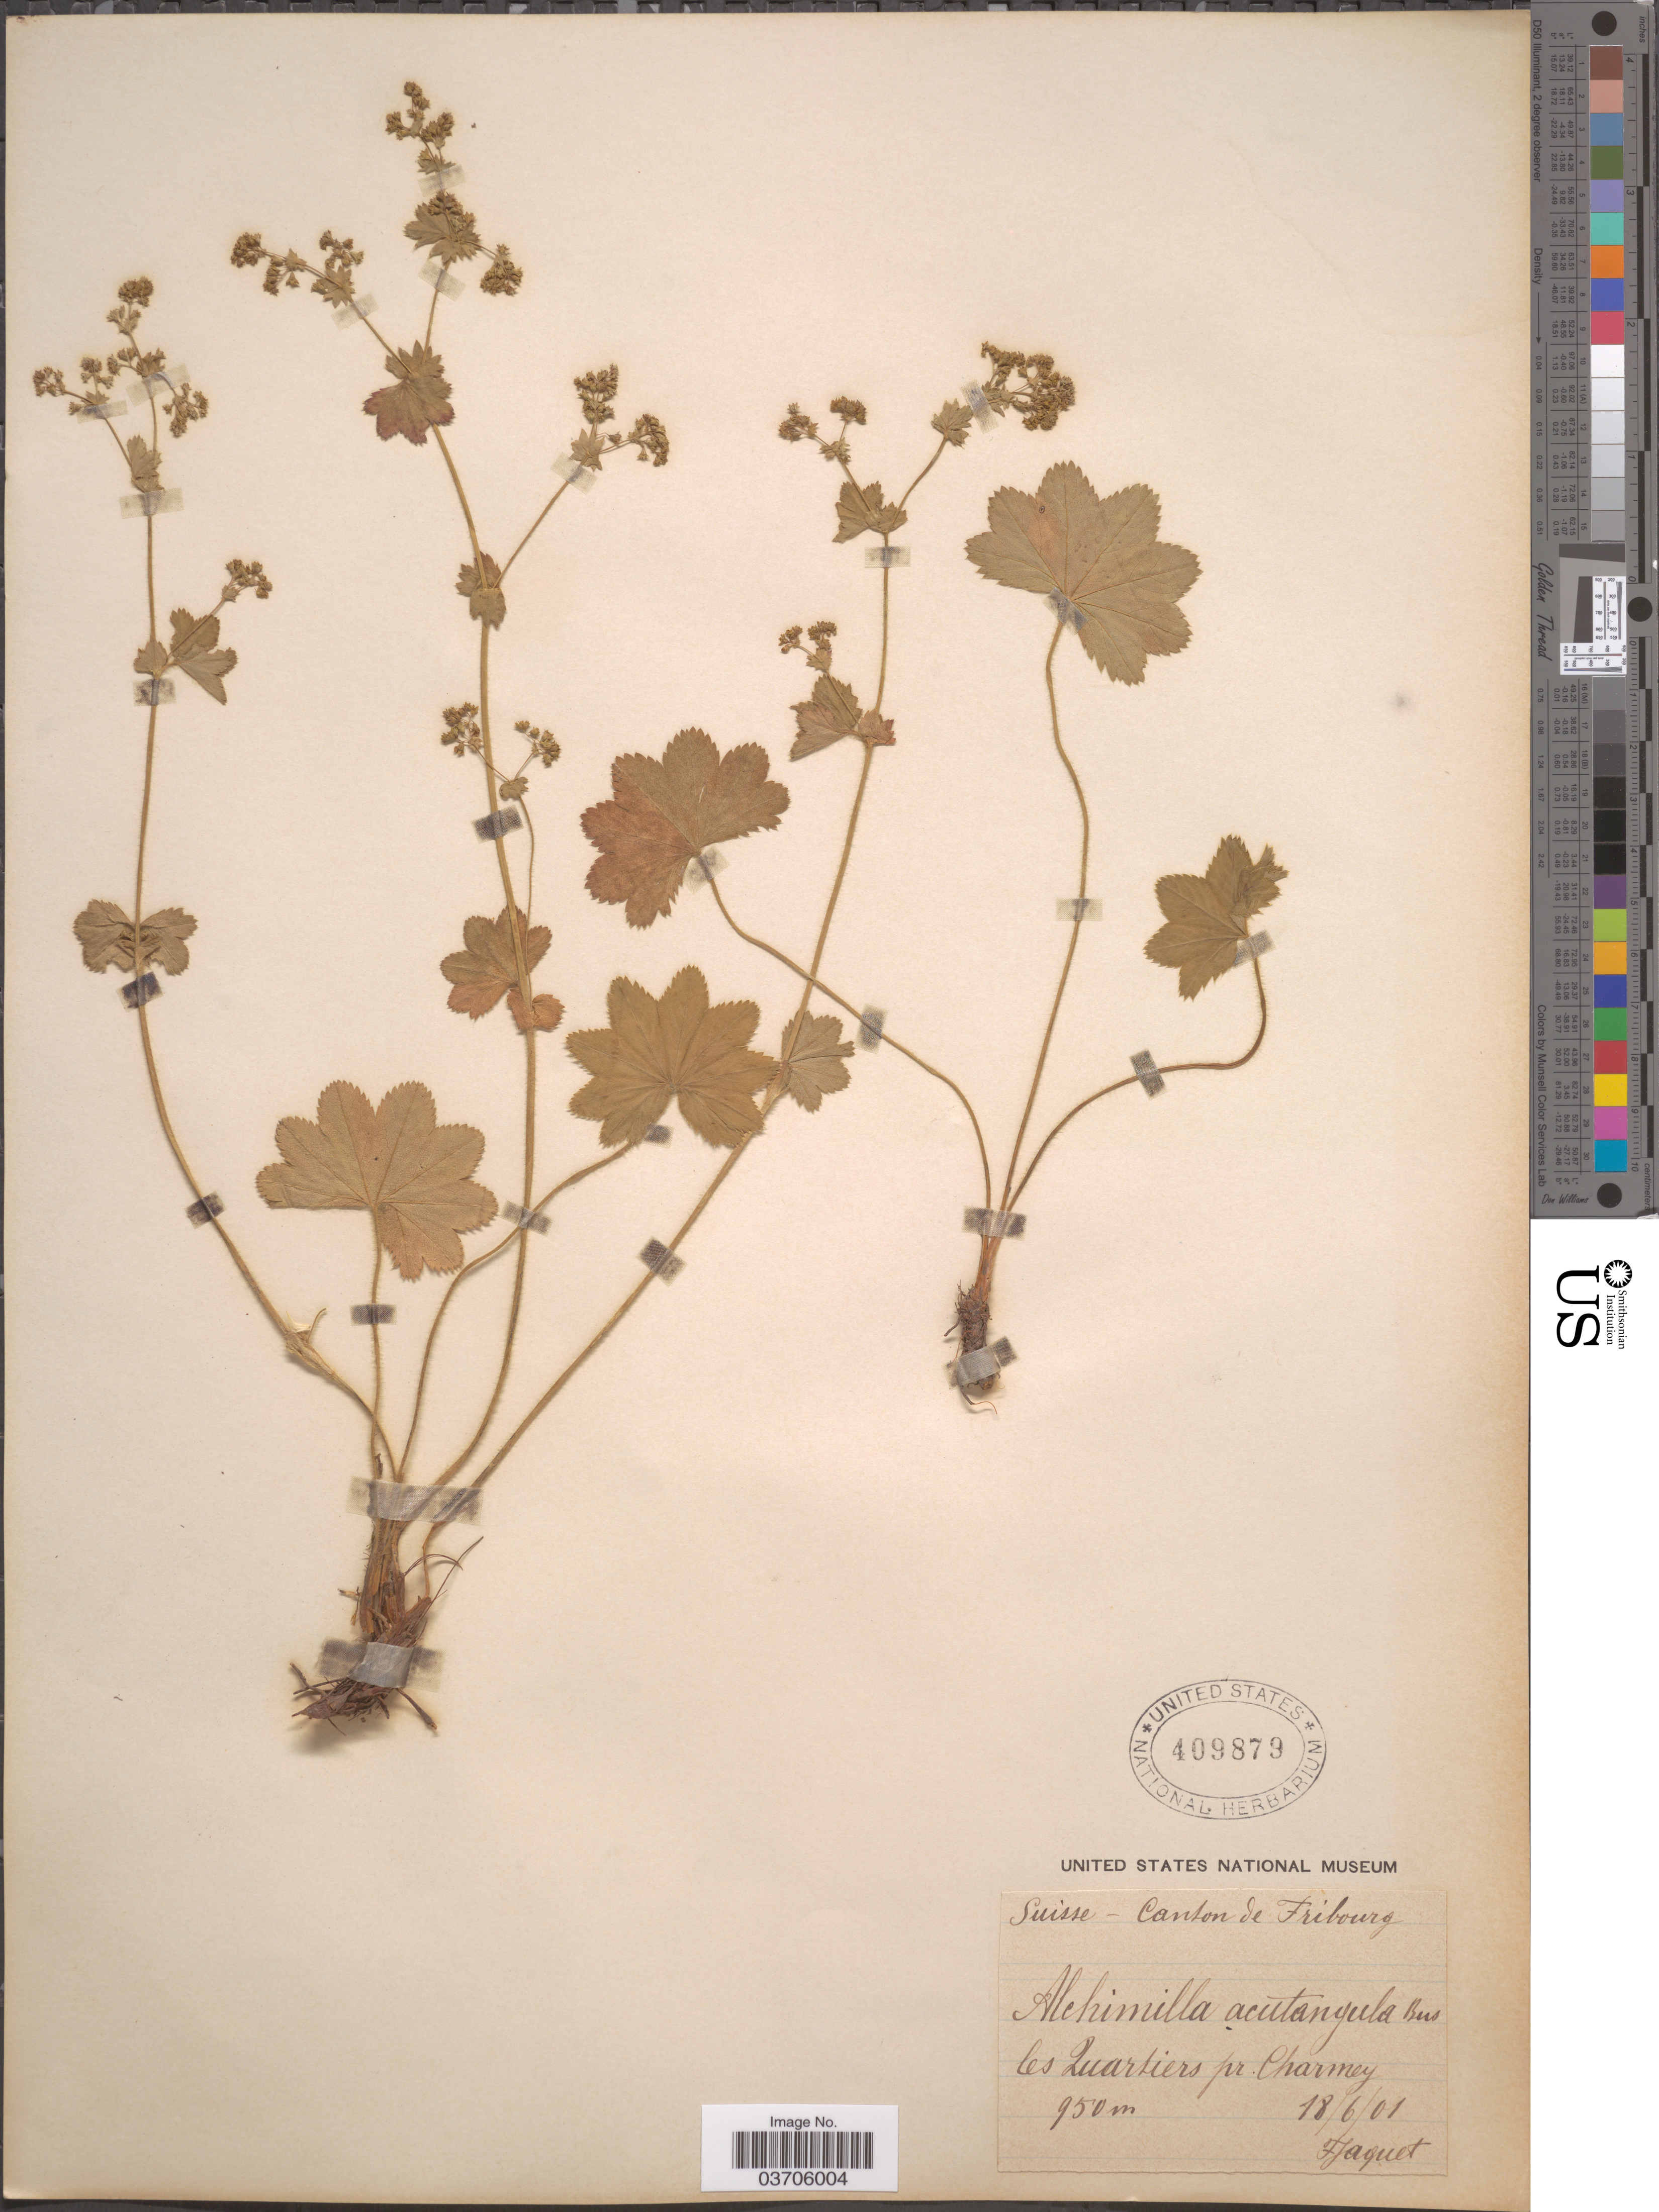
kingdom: Plantae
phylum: Tracheophyta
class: Magnoliopsida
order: Rosales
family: Rosaceae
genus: Alchemilla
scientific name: Alchemilla acutangula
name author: Buser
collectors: F. Jaquet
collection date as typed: Transcribed d/m/y: 18/6/1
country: Switzerland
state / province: Fribourg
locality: Suisse - Canton de Fribourg. Les Zuarliers pr. Charmey.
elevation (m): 950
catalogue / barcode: US 409879